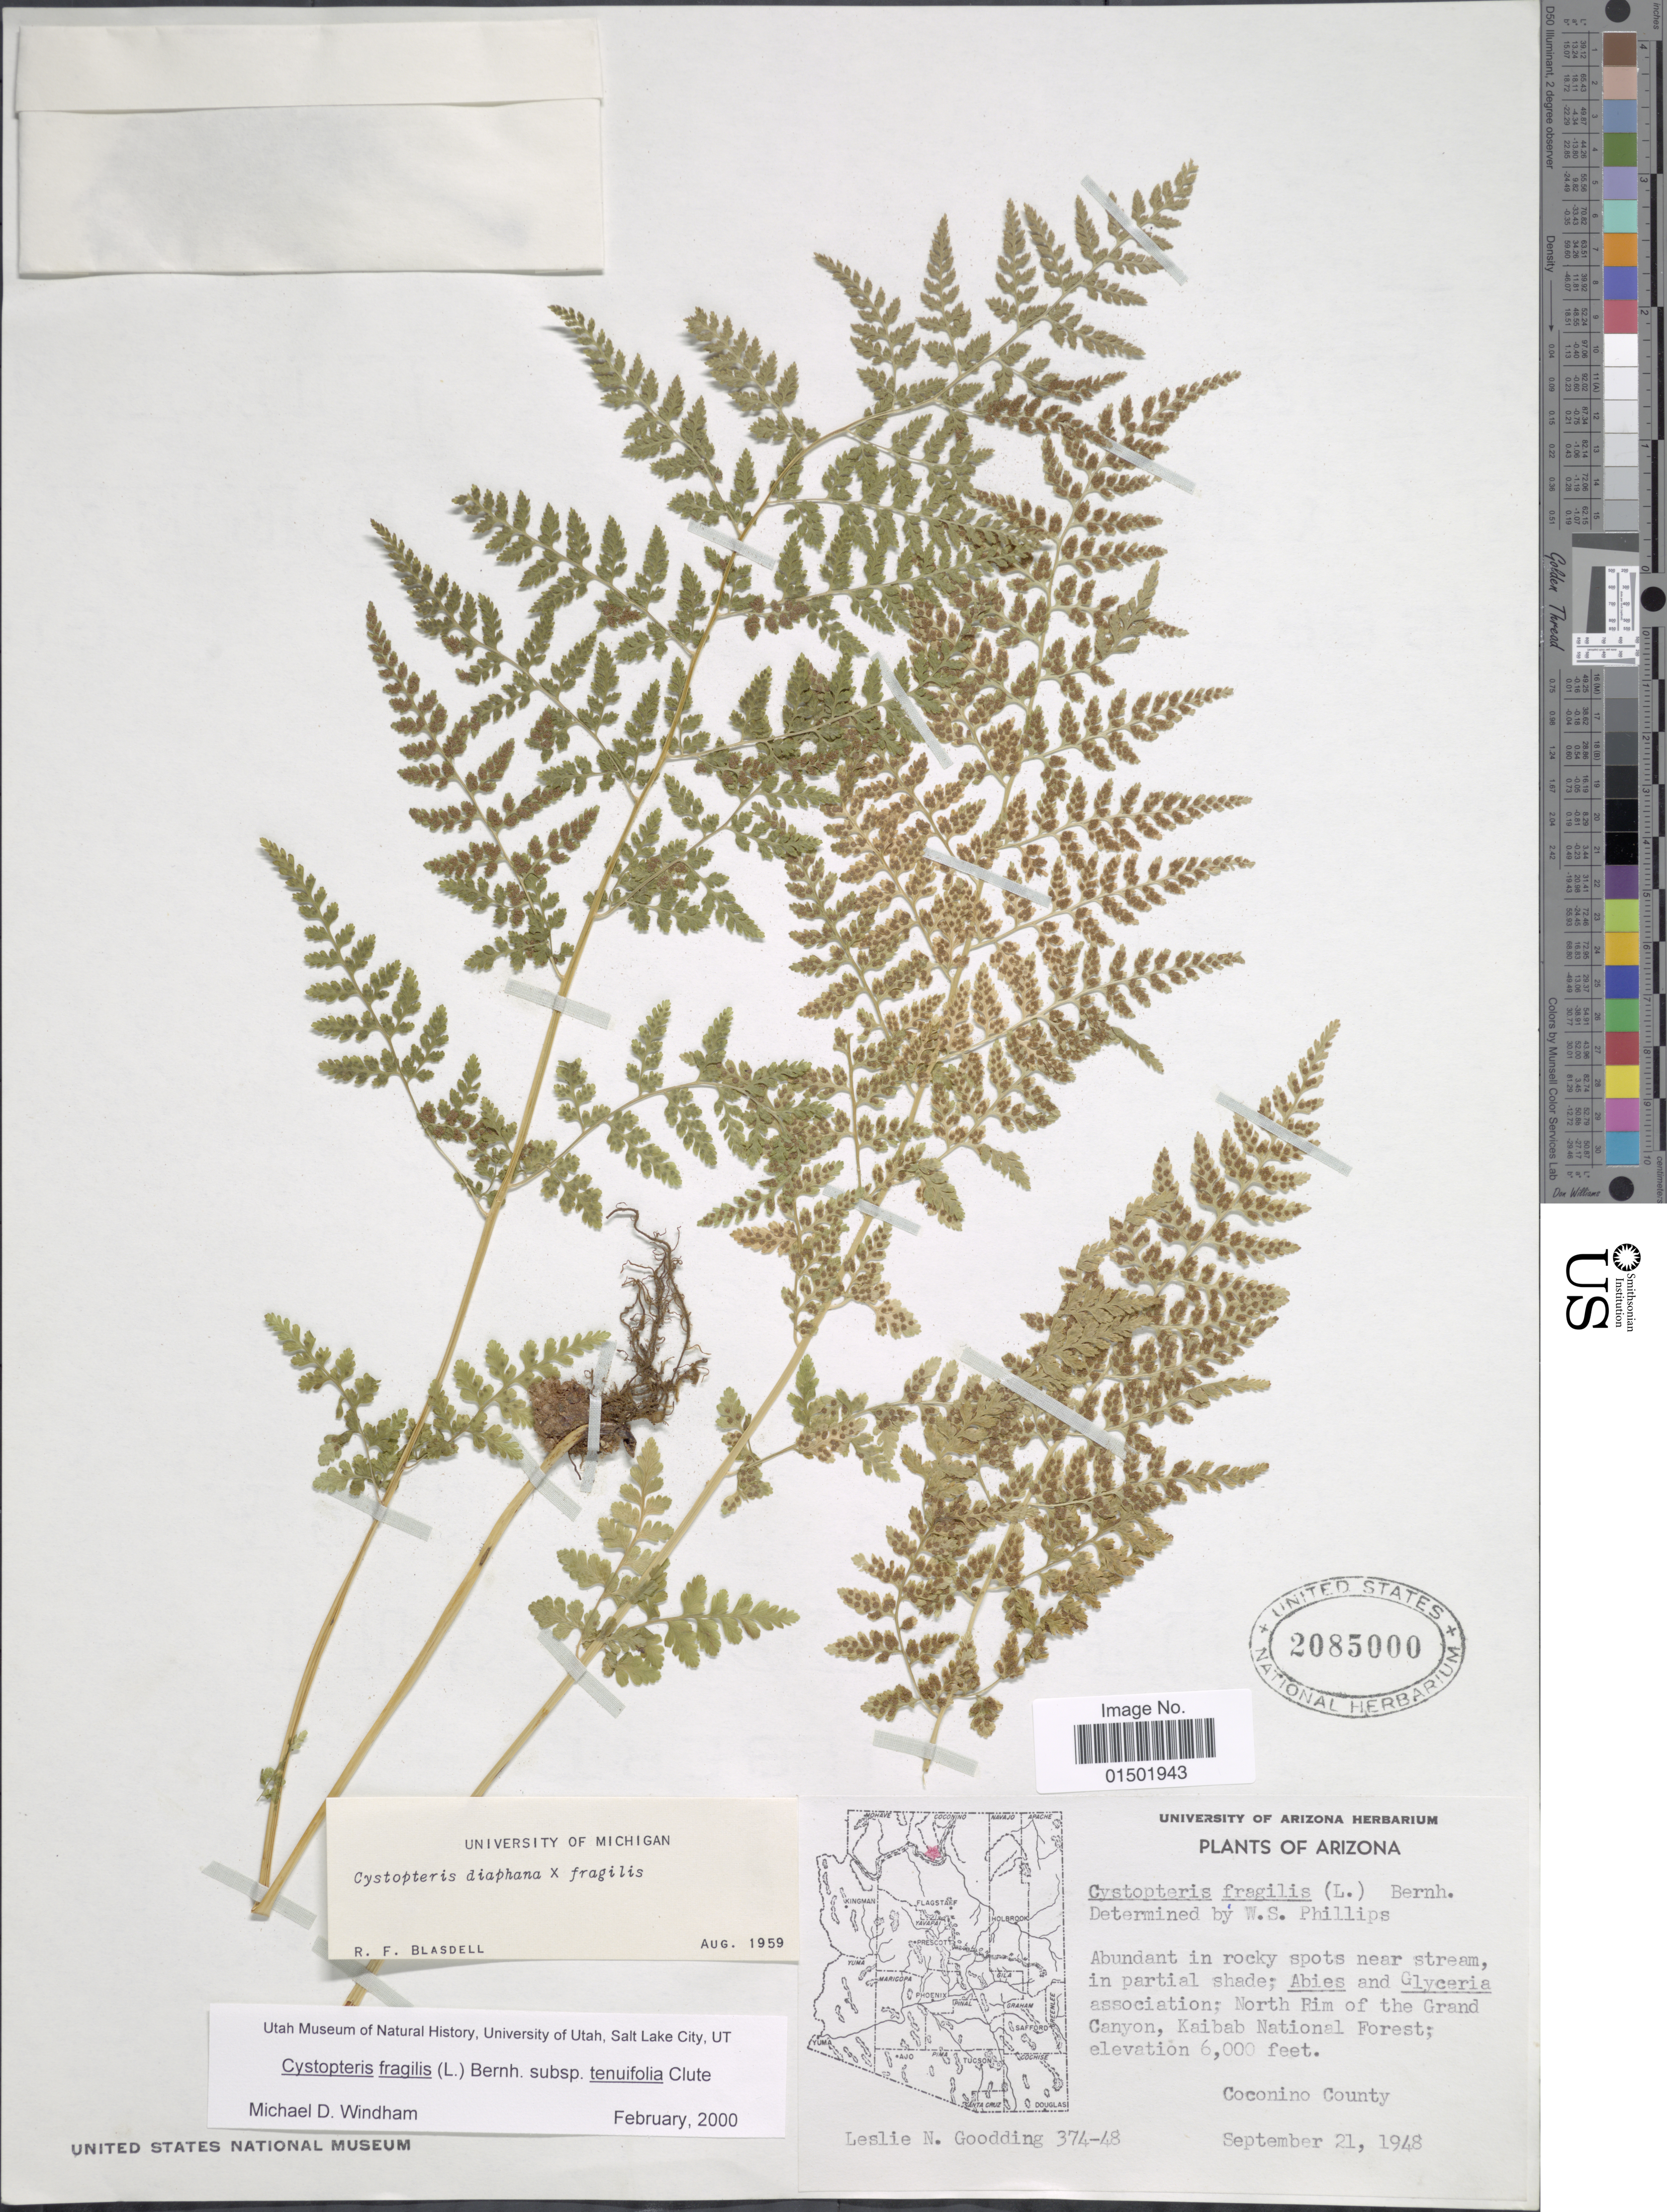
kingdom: Plantae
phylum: Tracheophyta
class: Polypodiopsida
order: Polypodiales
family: Cystopteridaceae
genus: Cystopteris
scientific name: Cystopteris fragilis var. tenuifolia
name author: (Clute) M. Broun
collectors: L. N. Goodding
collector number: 374-48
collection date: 1948-09-21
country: United States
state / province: Arizona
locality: North Rim of the Grand Canyon; Kaibab National Forest. Coconino County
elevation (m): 1829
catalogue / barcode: US 2085000